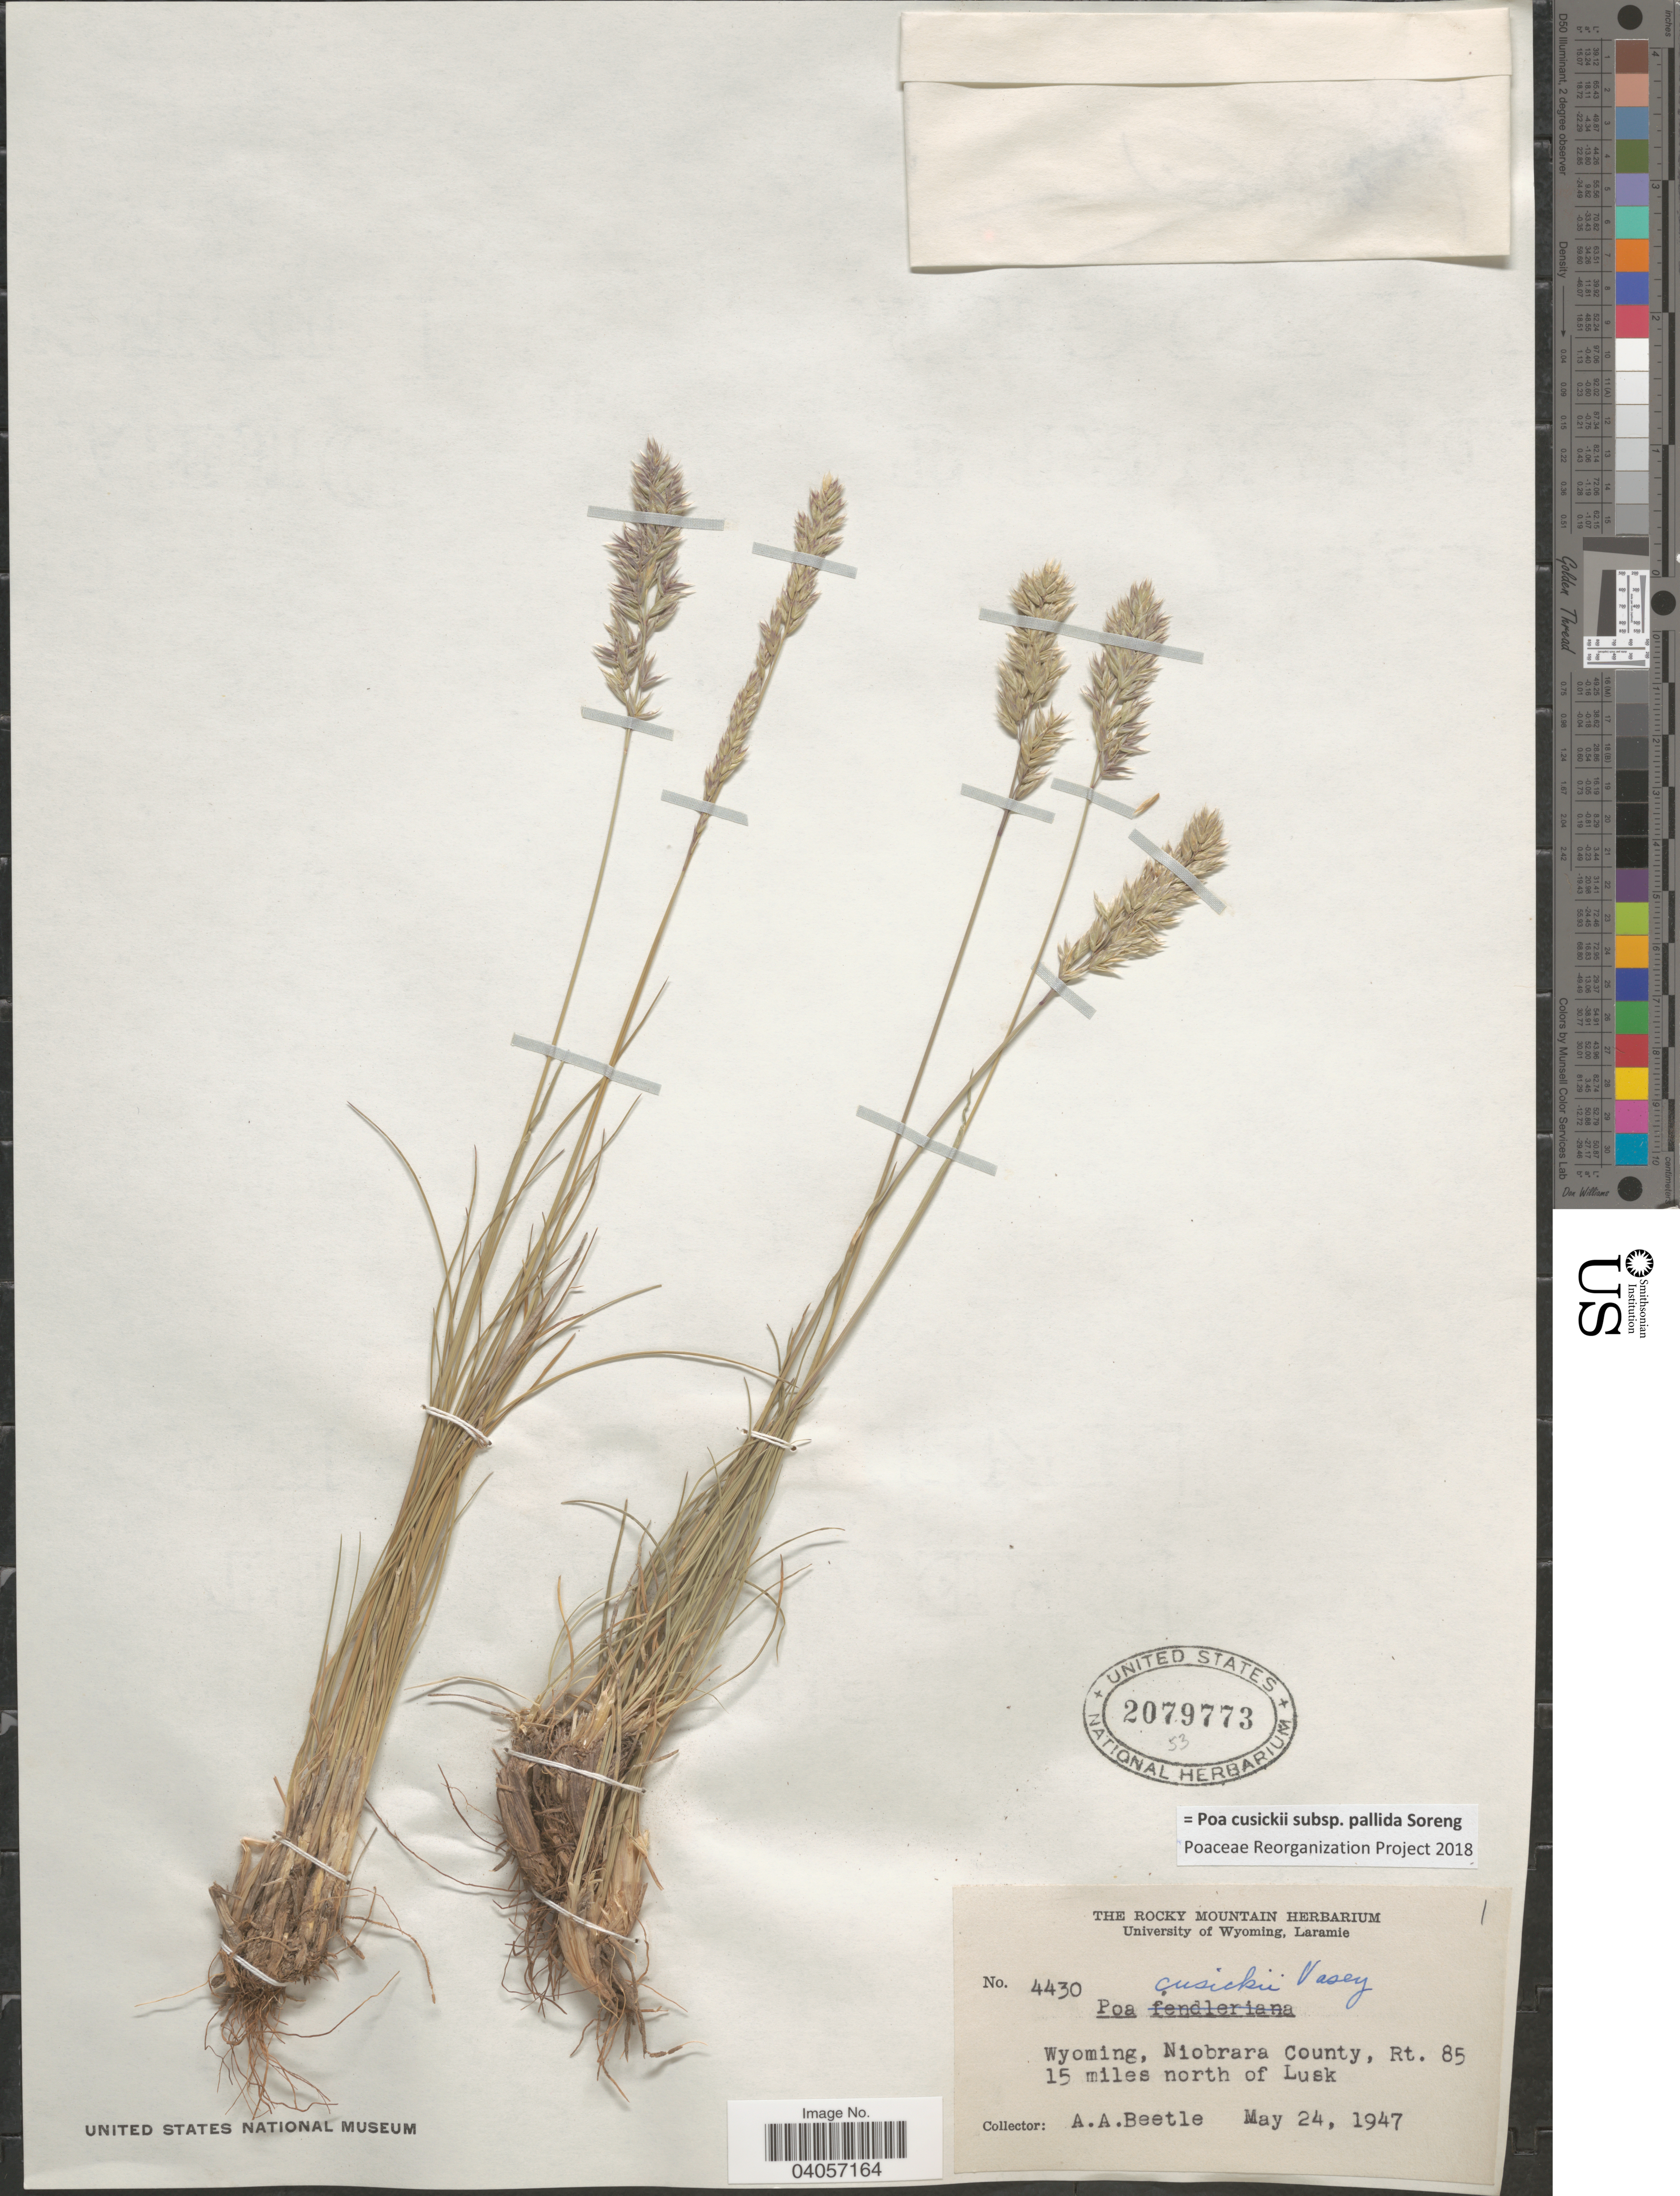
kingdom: Plantae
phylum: Tracheophyta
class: Liliopsida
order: Poales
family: Poaceae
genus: Poa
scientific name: Poa cusickii subsp. pallida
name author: Soreng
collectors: A. A. Beetle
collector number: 4430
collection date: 1947-05-24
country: United States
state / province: Wyoming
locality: Niobrara County, Rt. 85. 15 miles north of Lusk.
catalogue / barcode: US 2079773